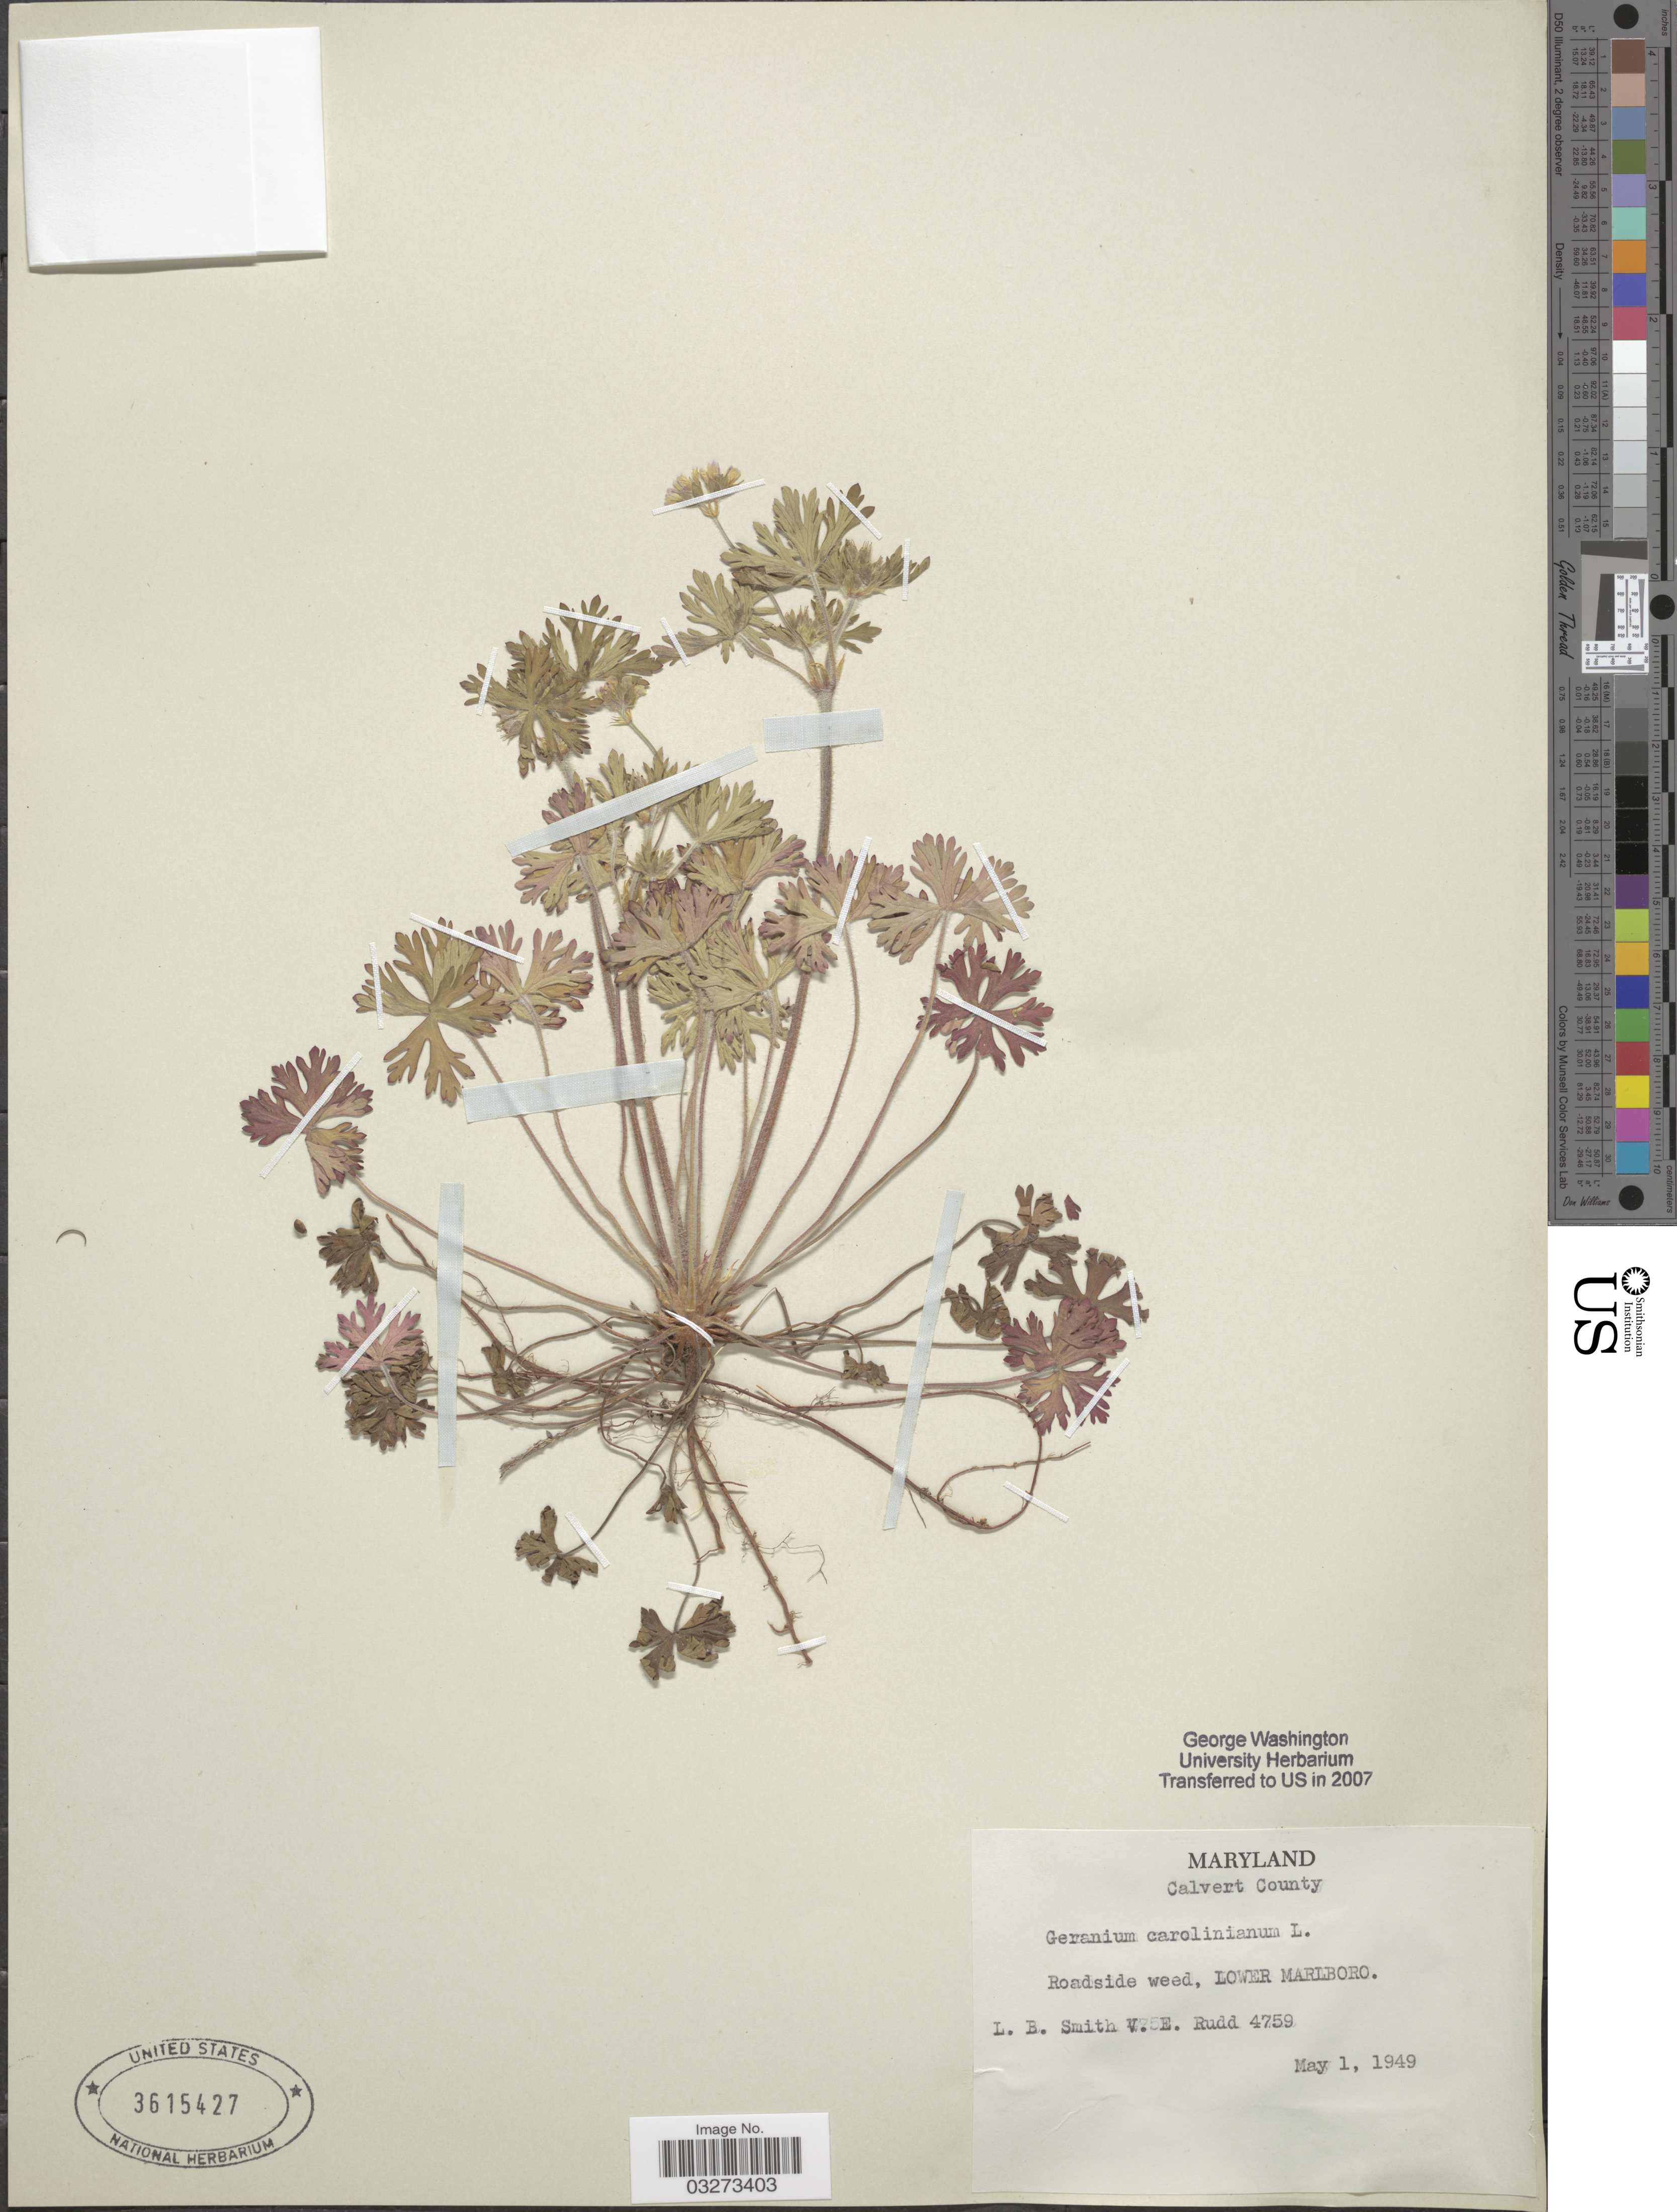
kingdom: Plantae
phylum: Tracheophyta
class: Magnoliopsida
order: Geraniales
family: Geraniaceae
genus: Geranium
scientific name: Geranium carolinianum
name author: L.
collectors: L. Smith & V. E. Rudd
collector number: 4759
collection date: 1949-05-01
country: United States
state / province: Maryland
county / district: Calvert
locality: Calvert County, Lower Marlboro.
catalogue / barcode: US 3615427